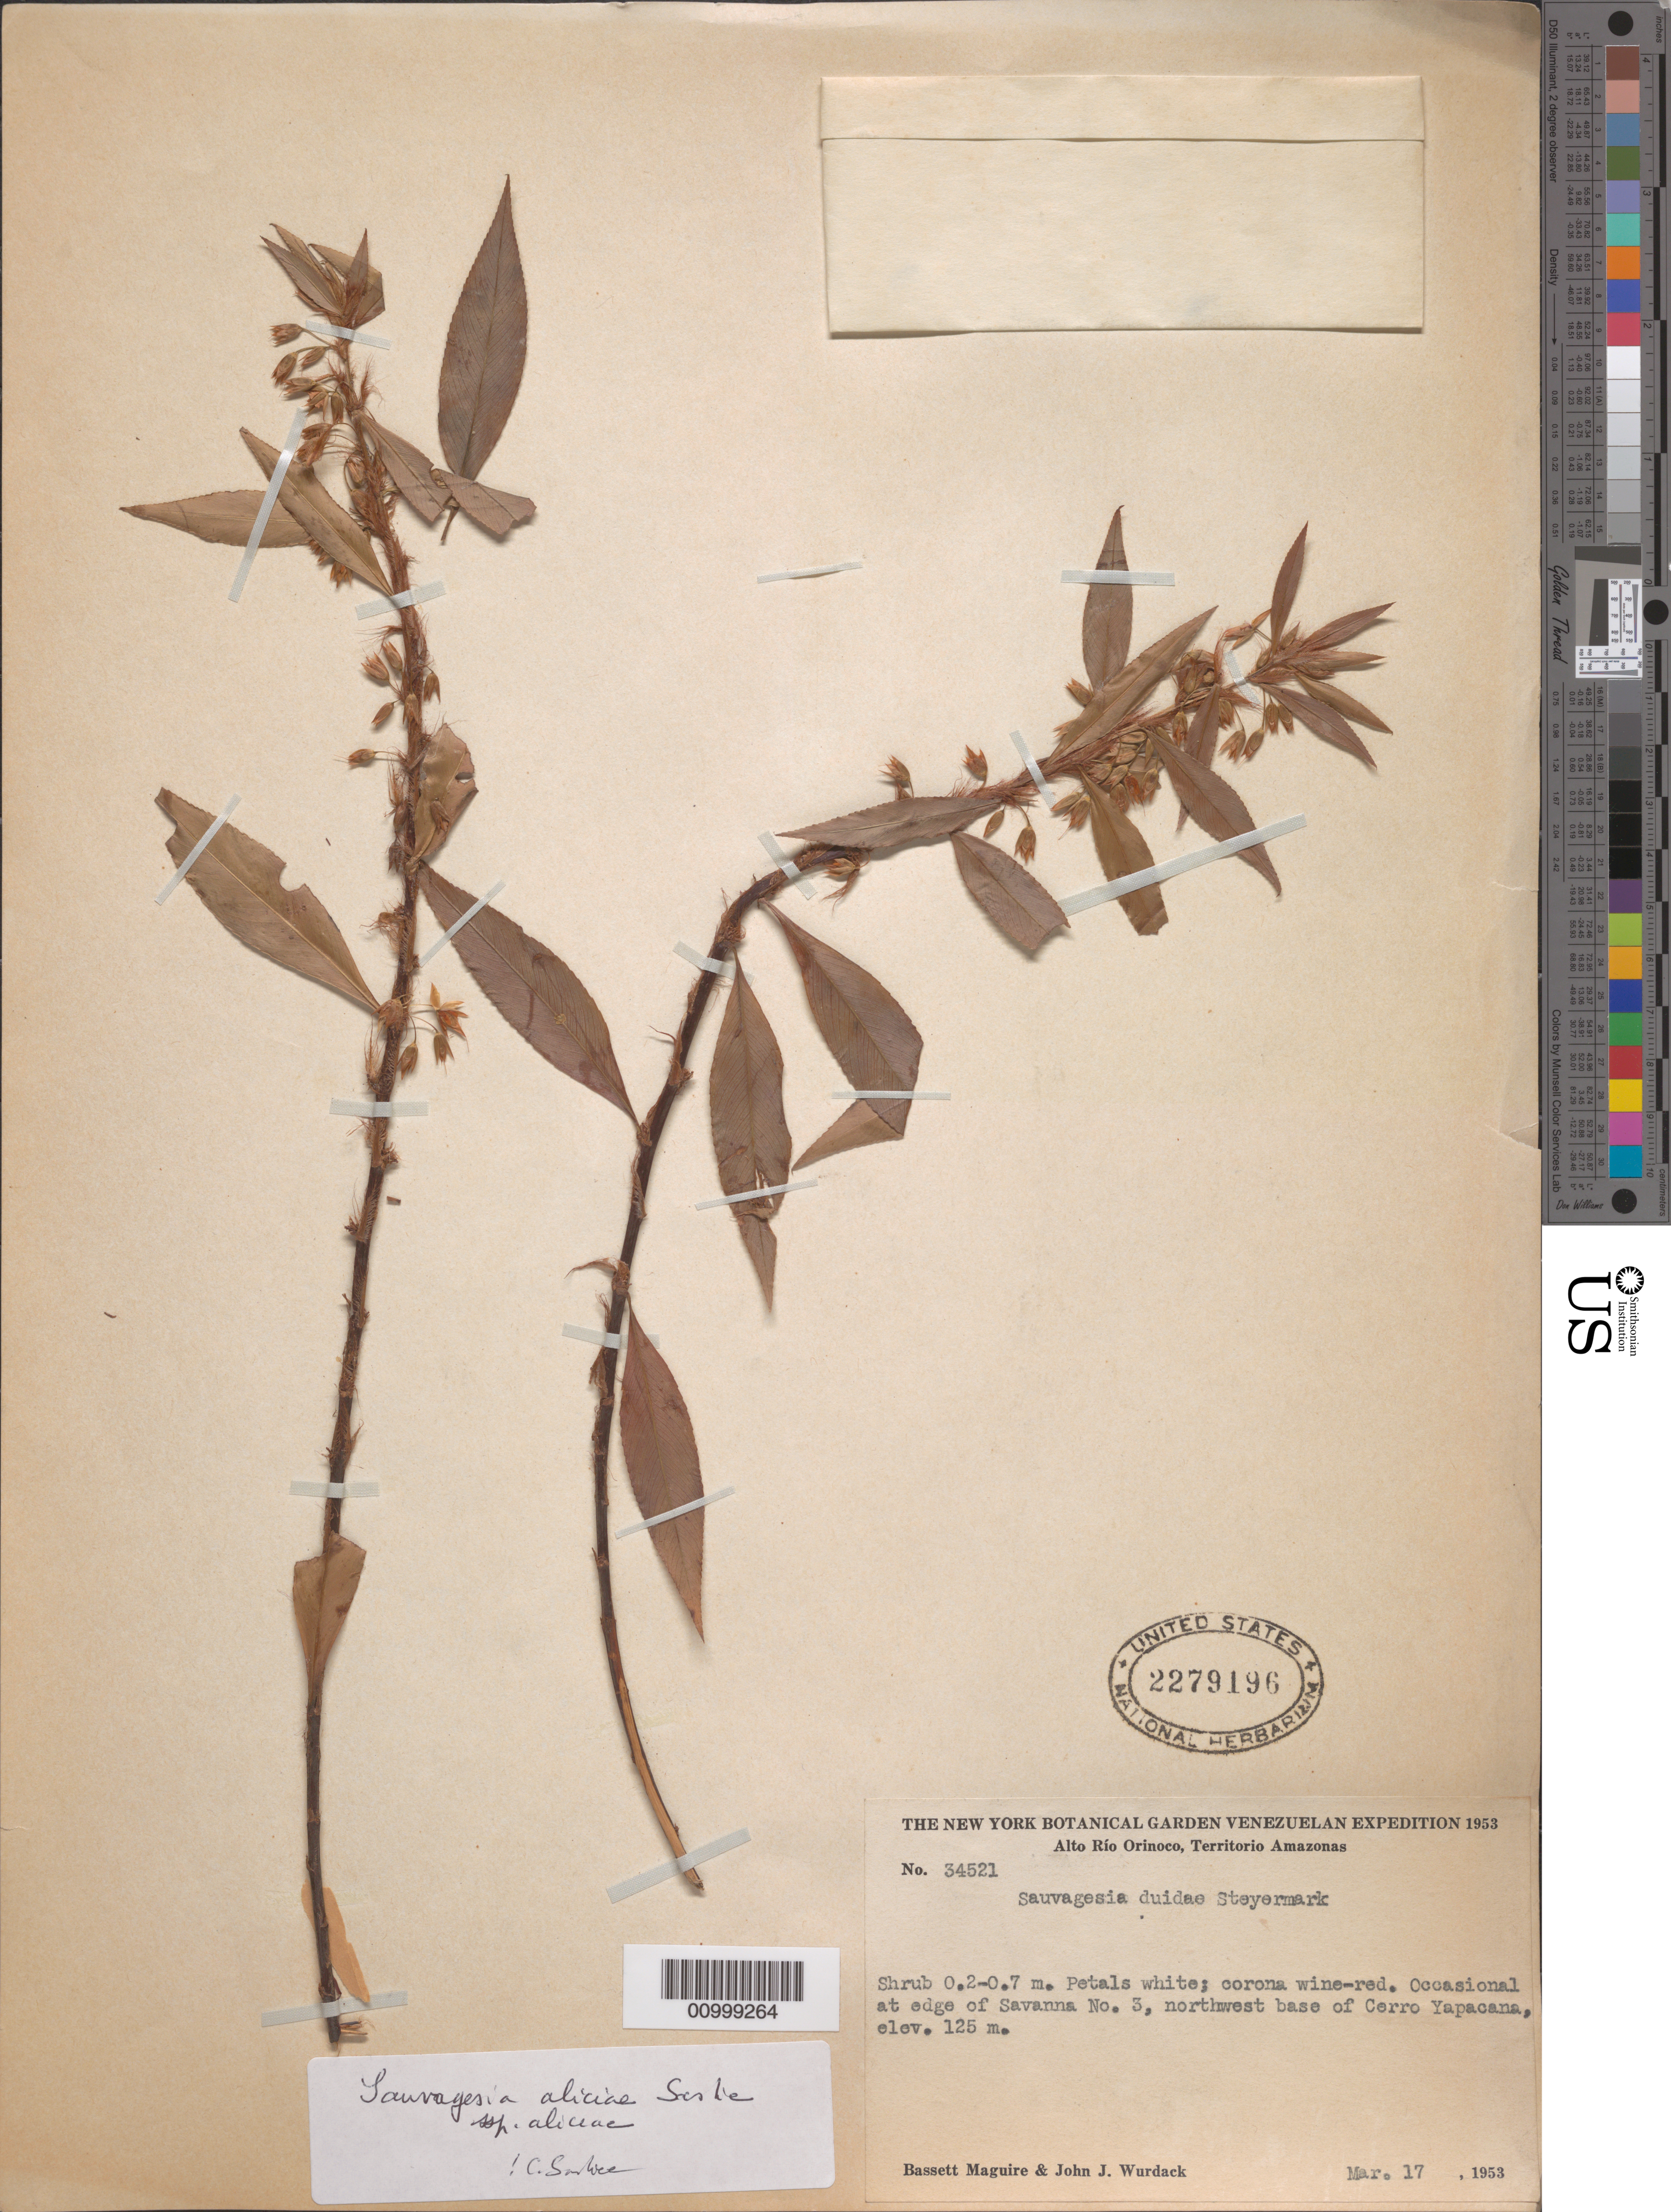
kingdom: Plantae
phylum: Tracheophyta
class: Magnoliopsida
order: Malpighiales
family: Ochnaceae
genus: Sauvagesia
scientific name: Sauvagesia aliciae subsp. aliciae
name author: Sastre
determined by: Sastre, C. H. L.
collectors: B. Maguire & J. J. Wurdack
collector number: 34521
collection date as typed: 17-Mar-53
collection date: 1953-03-17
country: Venezuela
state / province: Amazonas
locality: Alto Río Orinoco, Cerro Yapacána, NW base; edge of Savanna No. 3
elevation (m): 125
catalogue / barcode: US 2279196